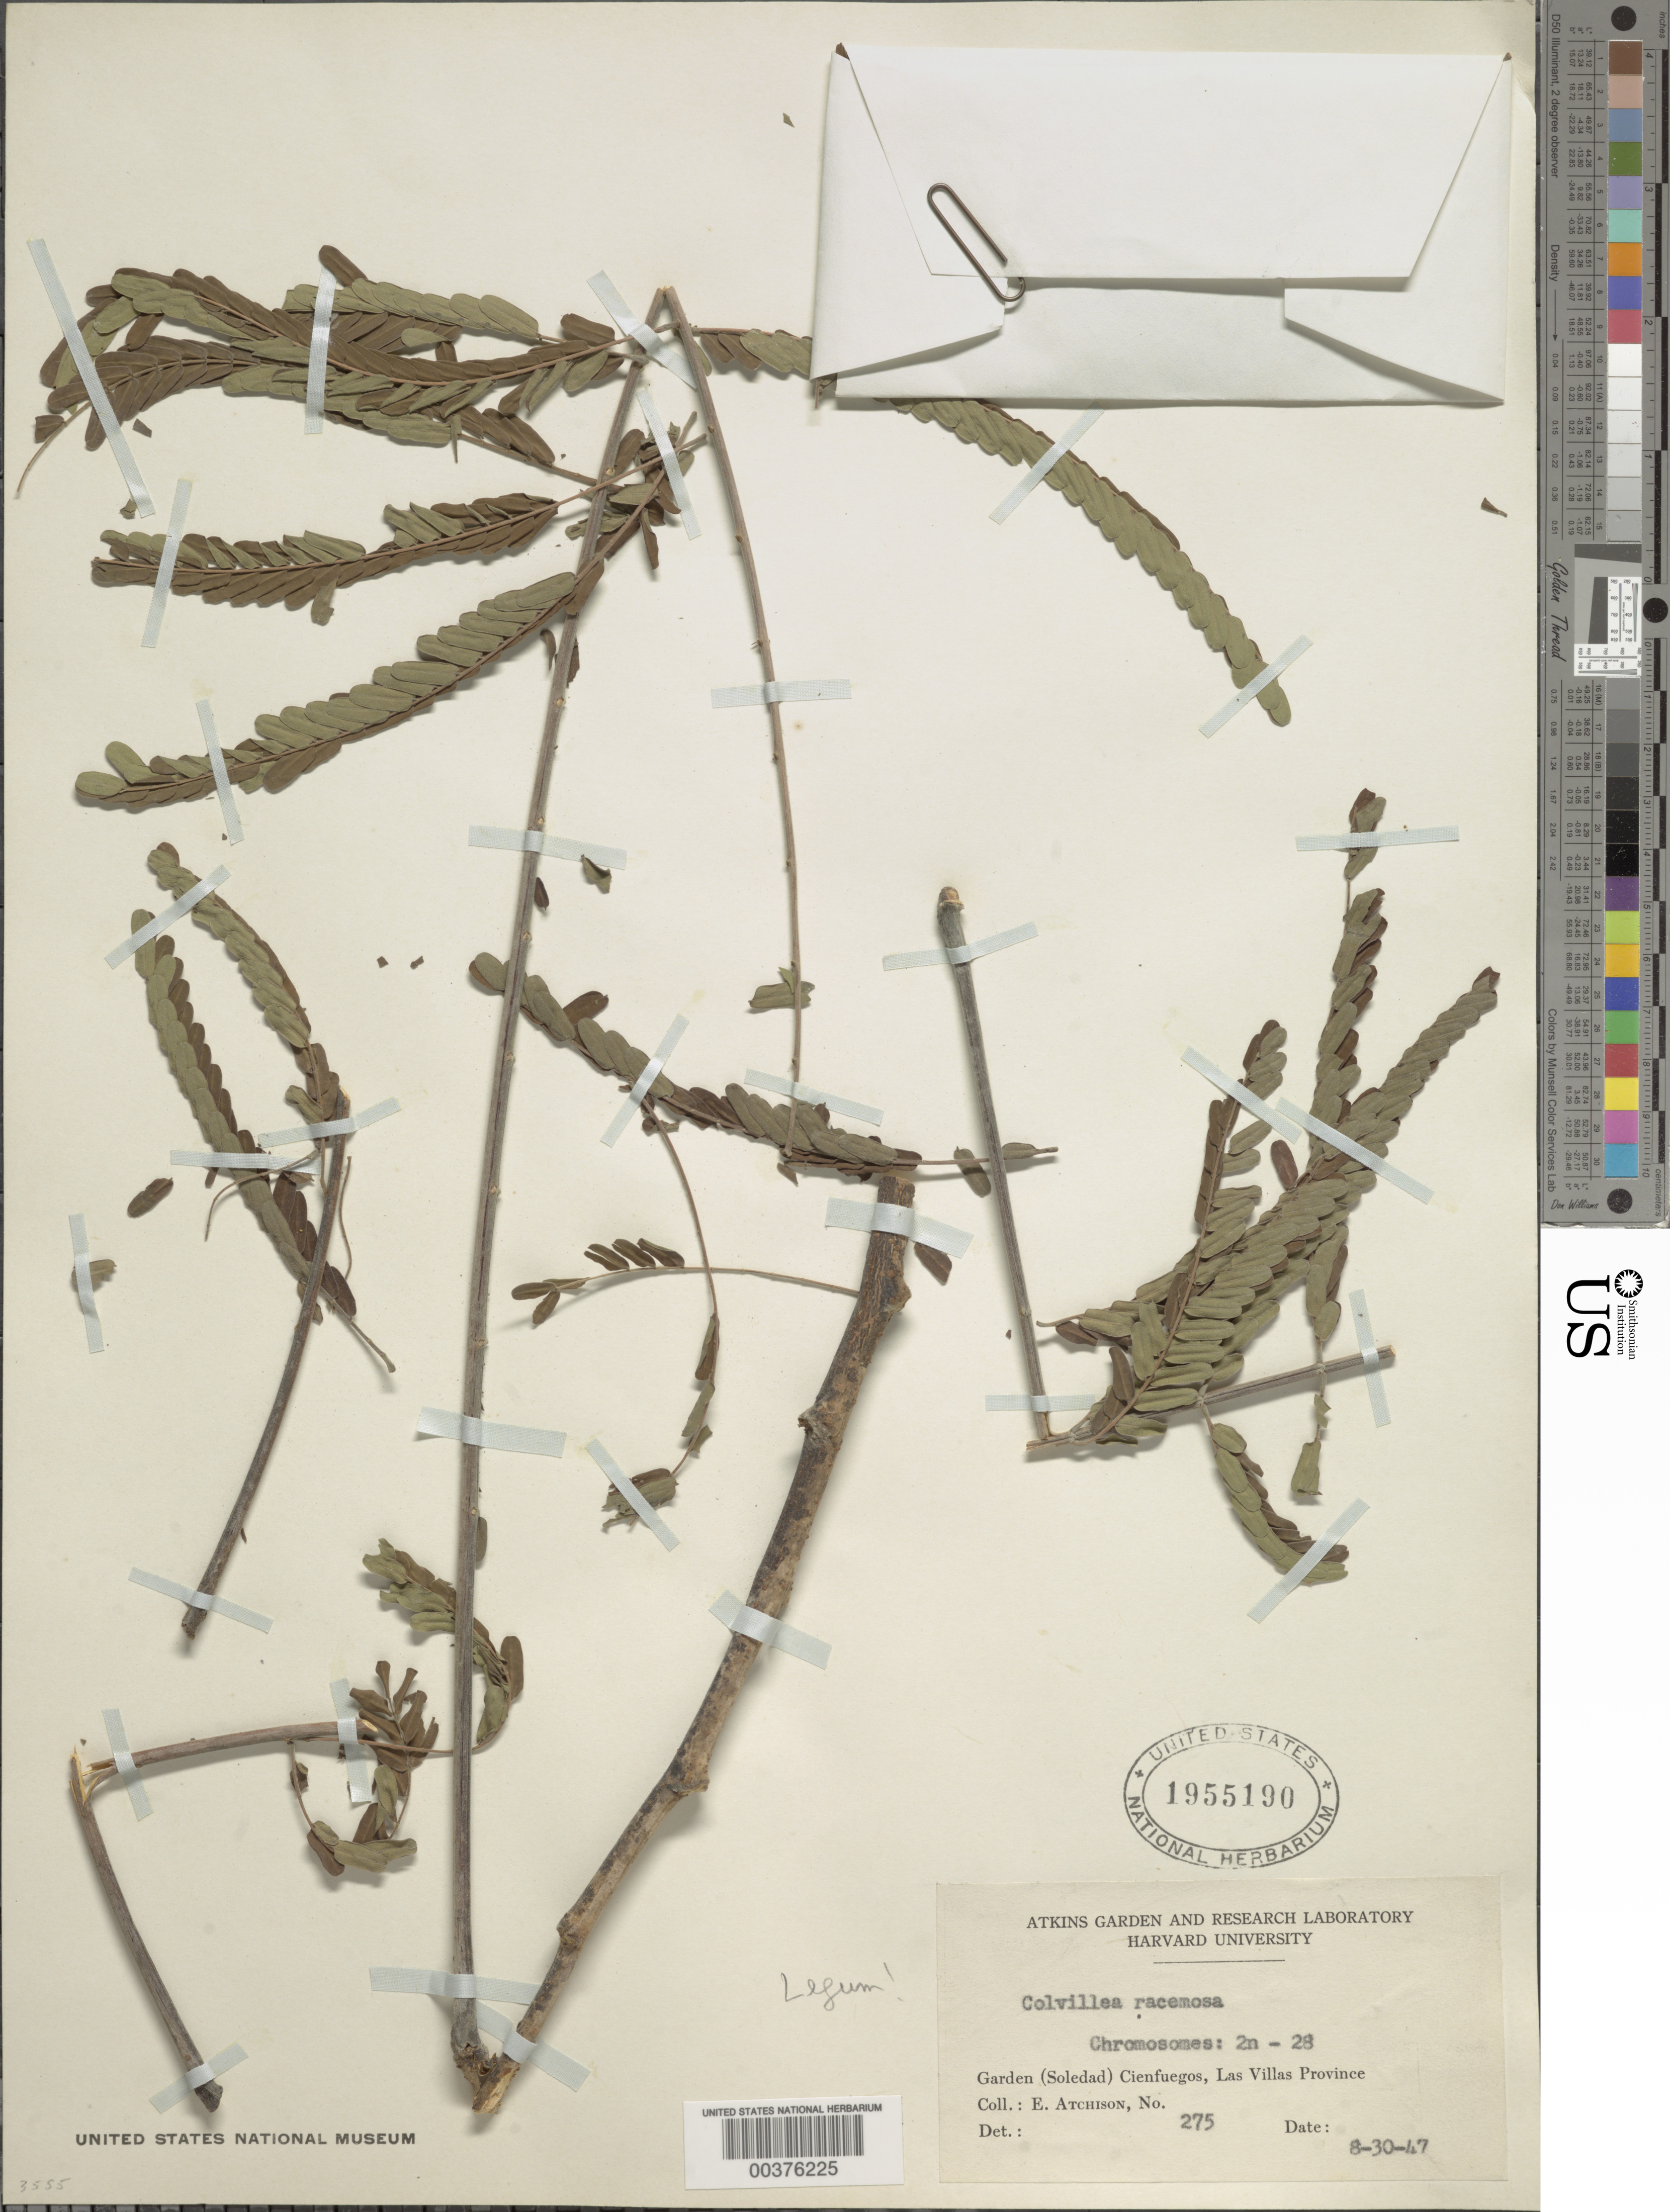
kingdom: Plantae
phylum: Tracheophyta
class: Magnoliopsida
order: Fabales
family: Fabaceae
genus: Colvillea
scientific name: Colvillea racemosa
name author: Bojer ex Hook.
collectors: E. Atchison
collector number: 275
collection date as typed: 30 Aug 1947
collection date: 1947-08-30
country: Cuba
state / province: Las Villas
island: Greater Antilles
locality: Garden (soledad) cienfuegos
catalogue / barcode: US 1955190